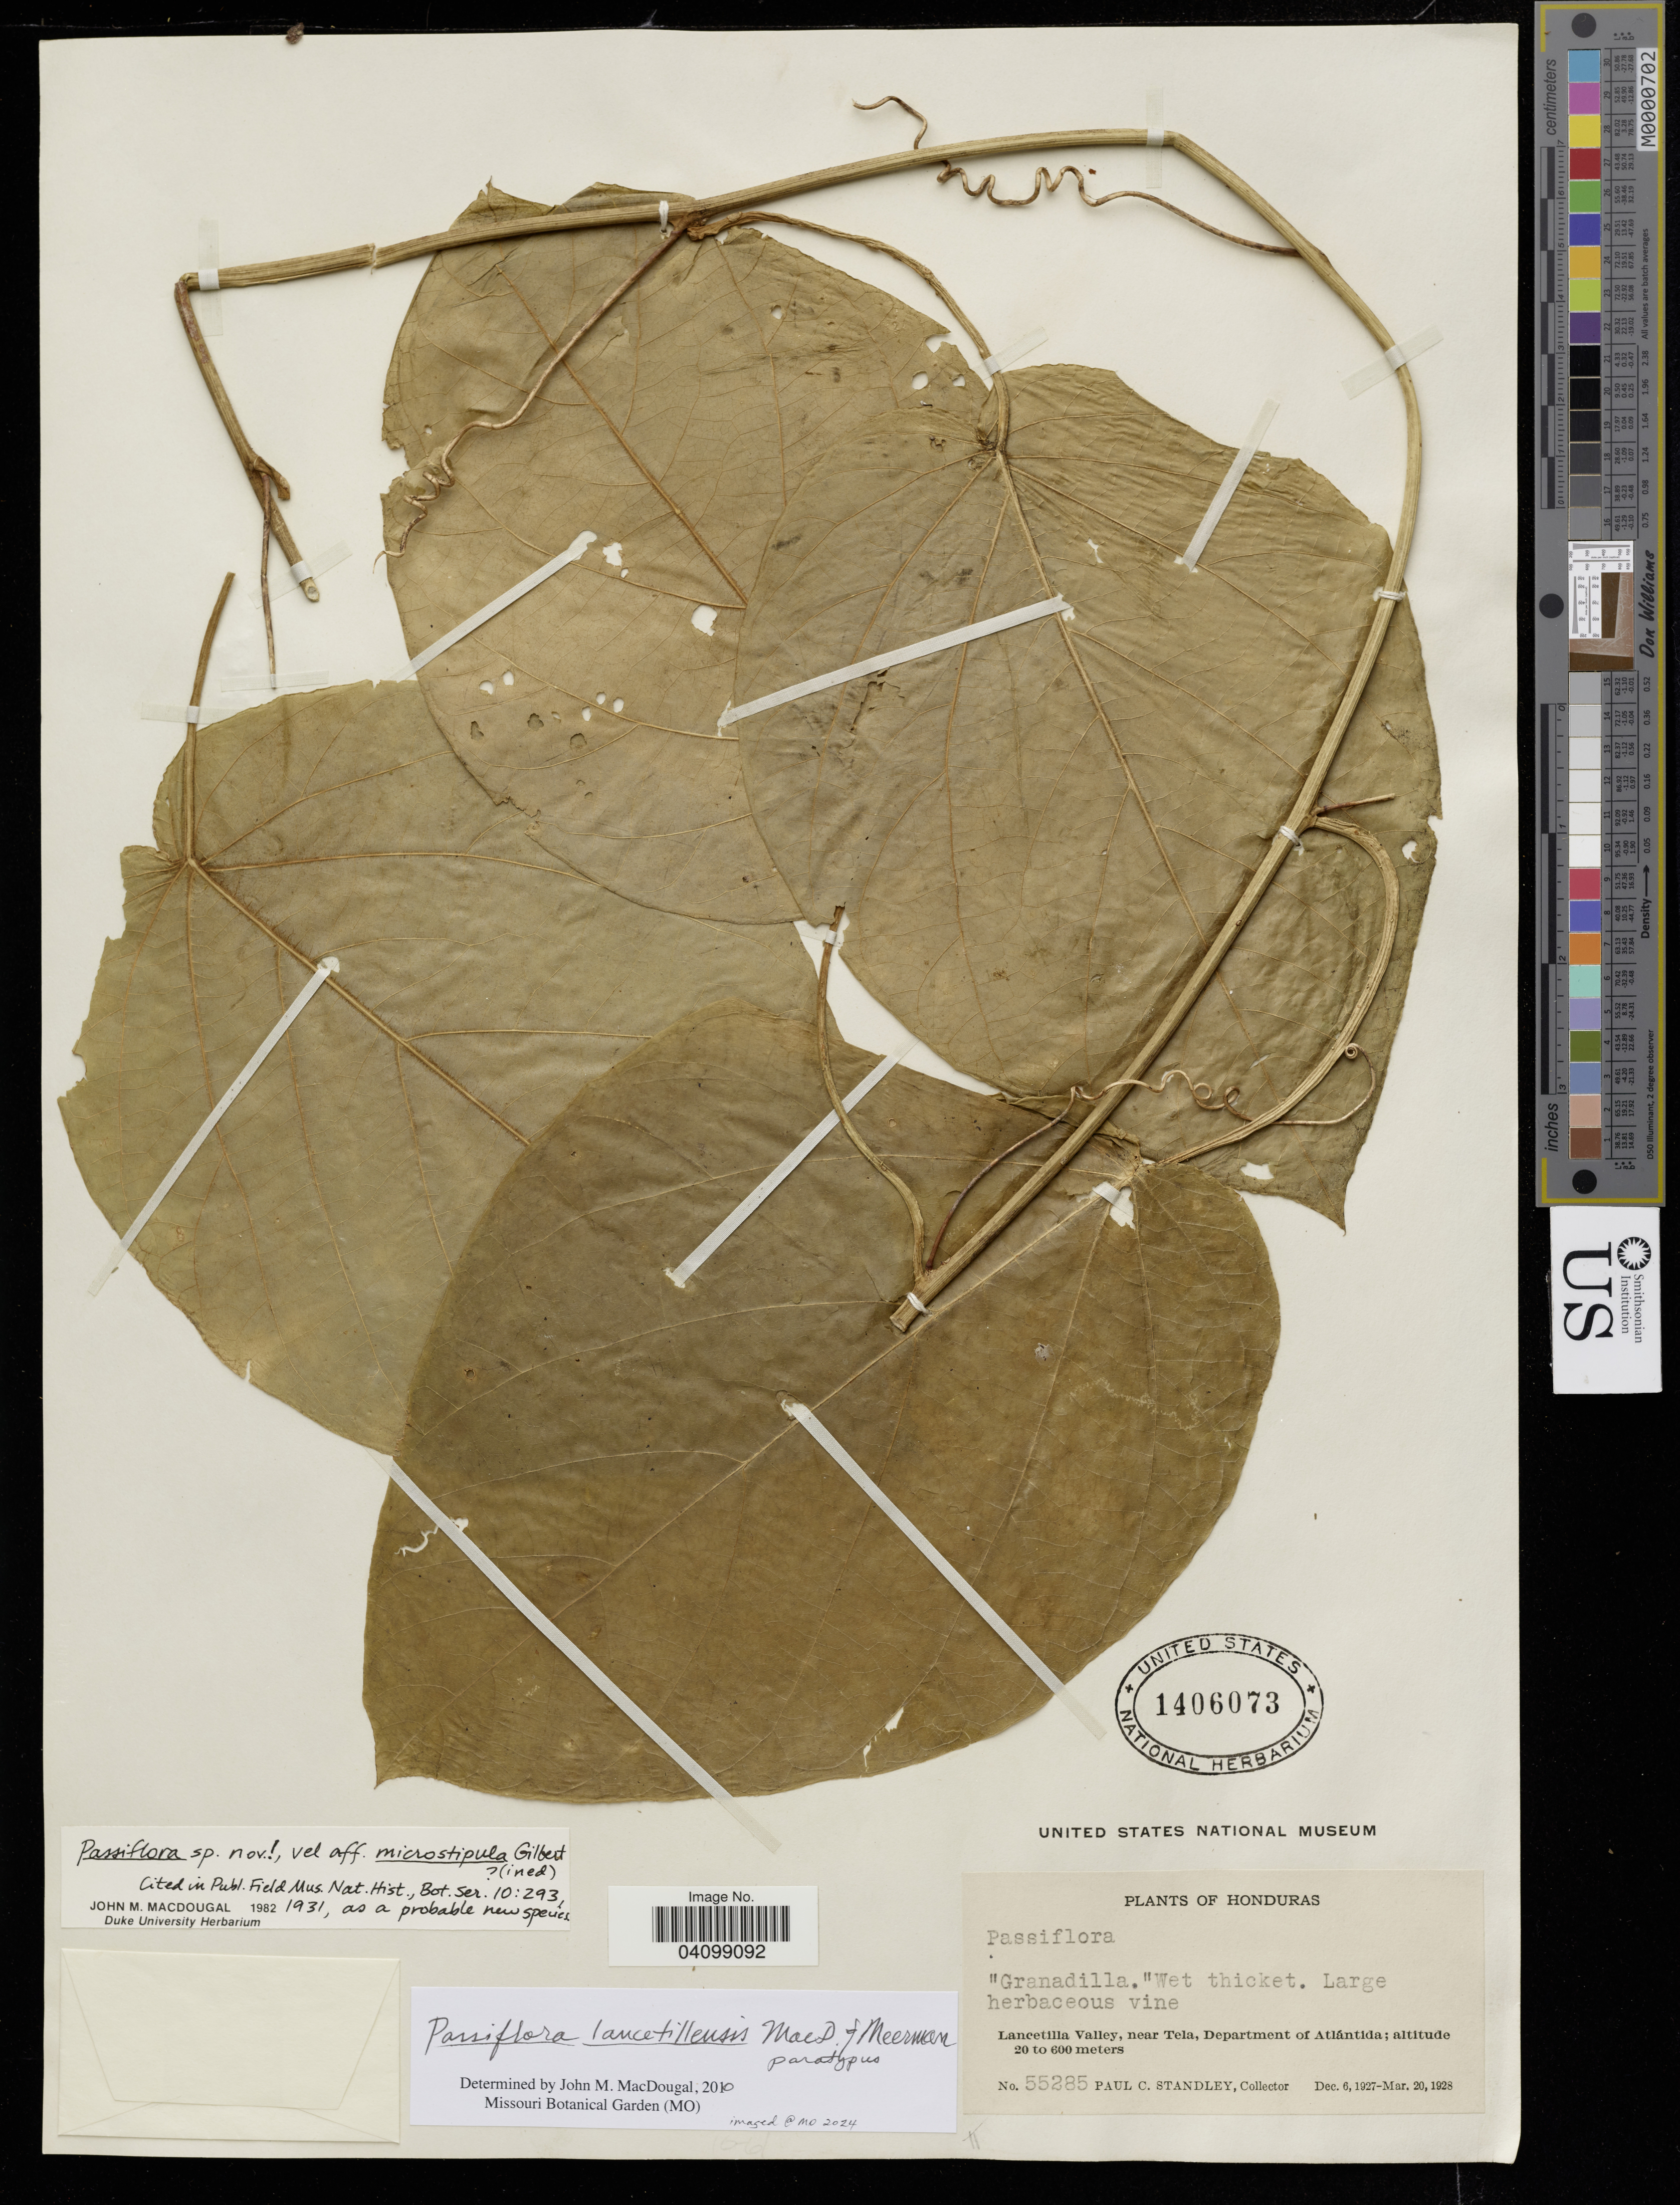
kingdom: Plantae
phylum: Tracheophyta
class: Magnoliopsida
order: Malpighiales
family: Passifloraceae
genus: Passiflora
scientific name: Passiflora lancetillensis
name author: J.M. MacDougal & Meerman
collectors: P. C. Standley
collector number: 55285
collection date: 1927-12-06/1928-03-20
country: Honduras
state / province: Atlantida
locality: Lancetilla Valley, near Tela.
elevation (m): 20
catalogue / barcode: US 1406073